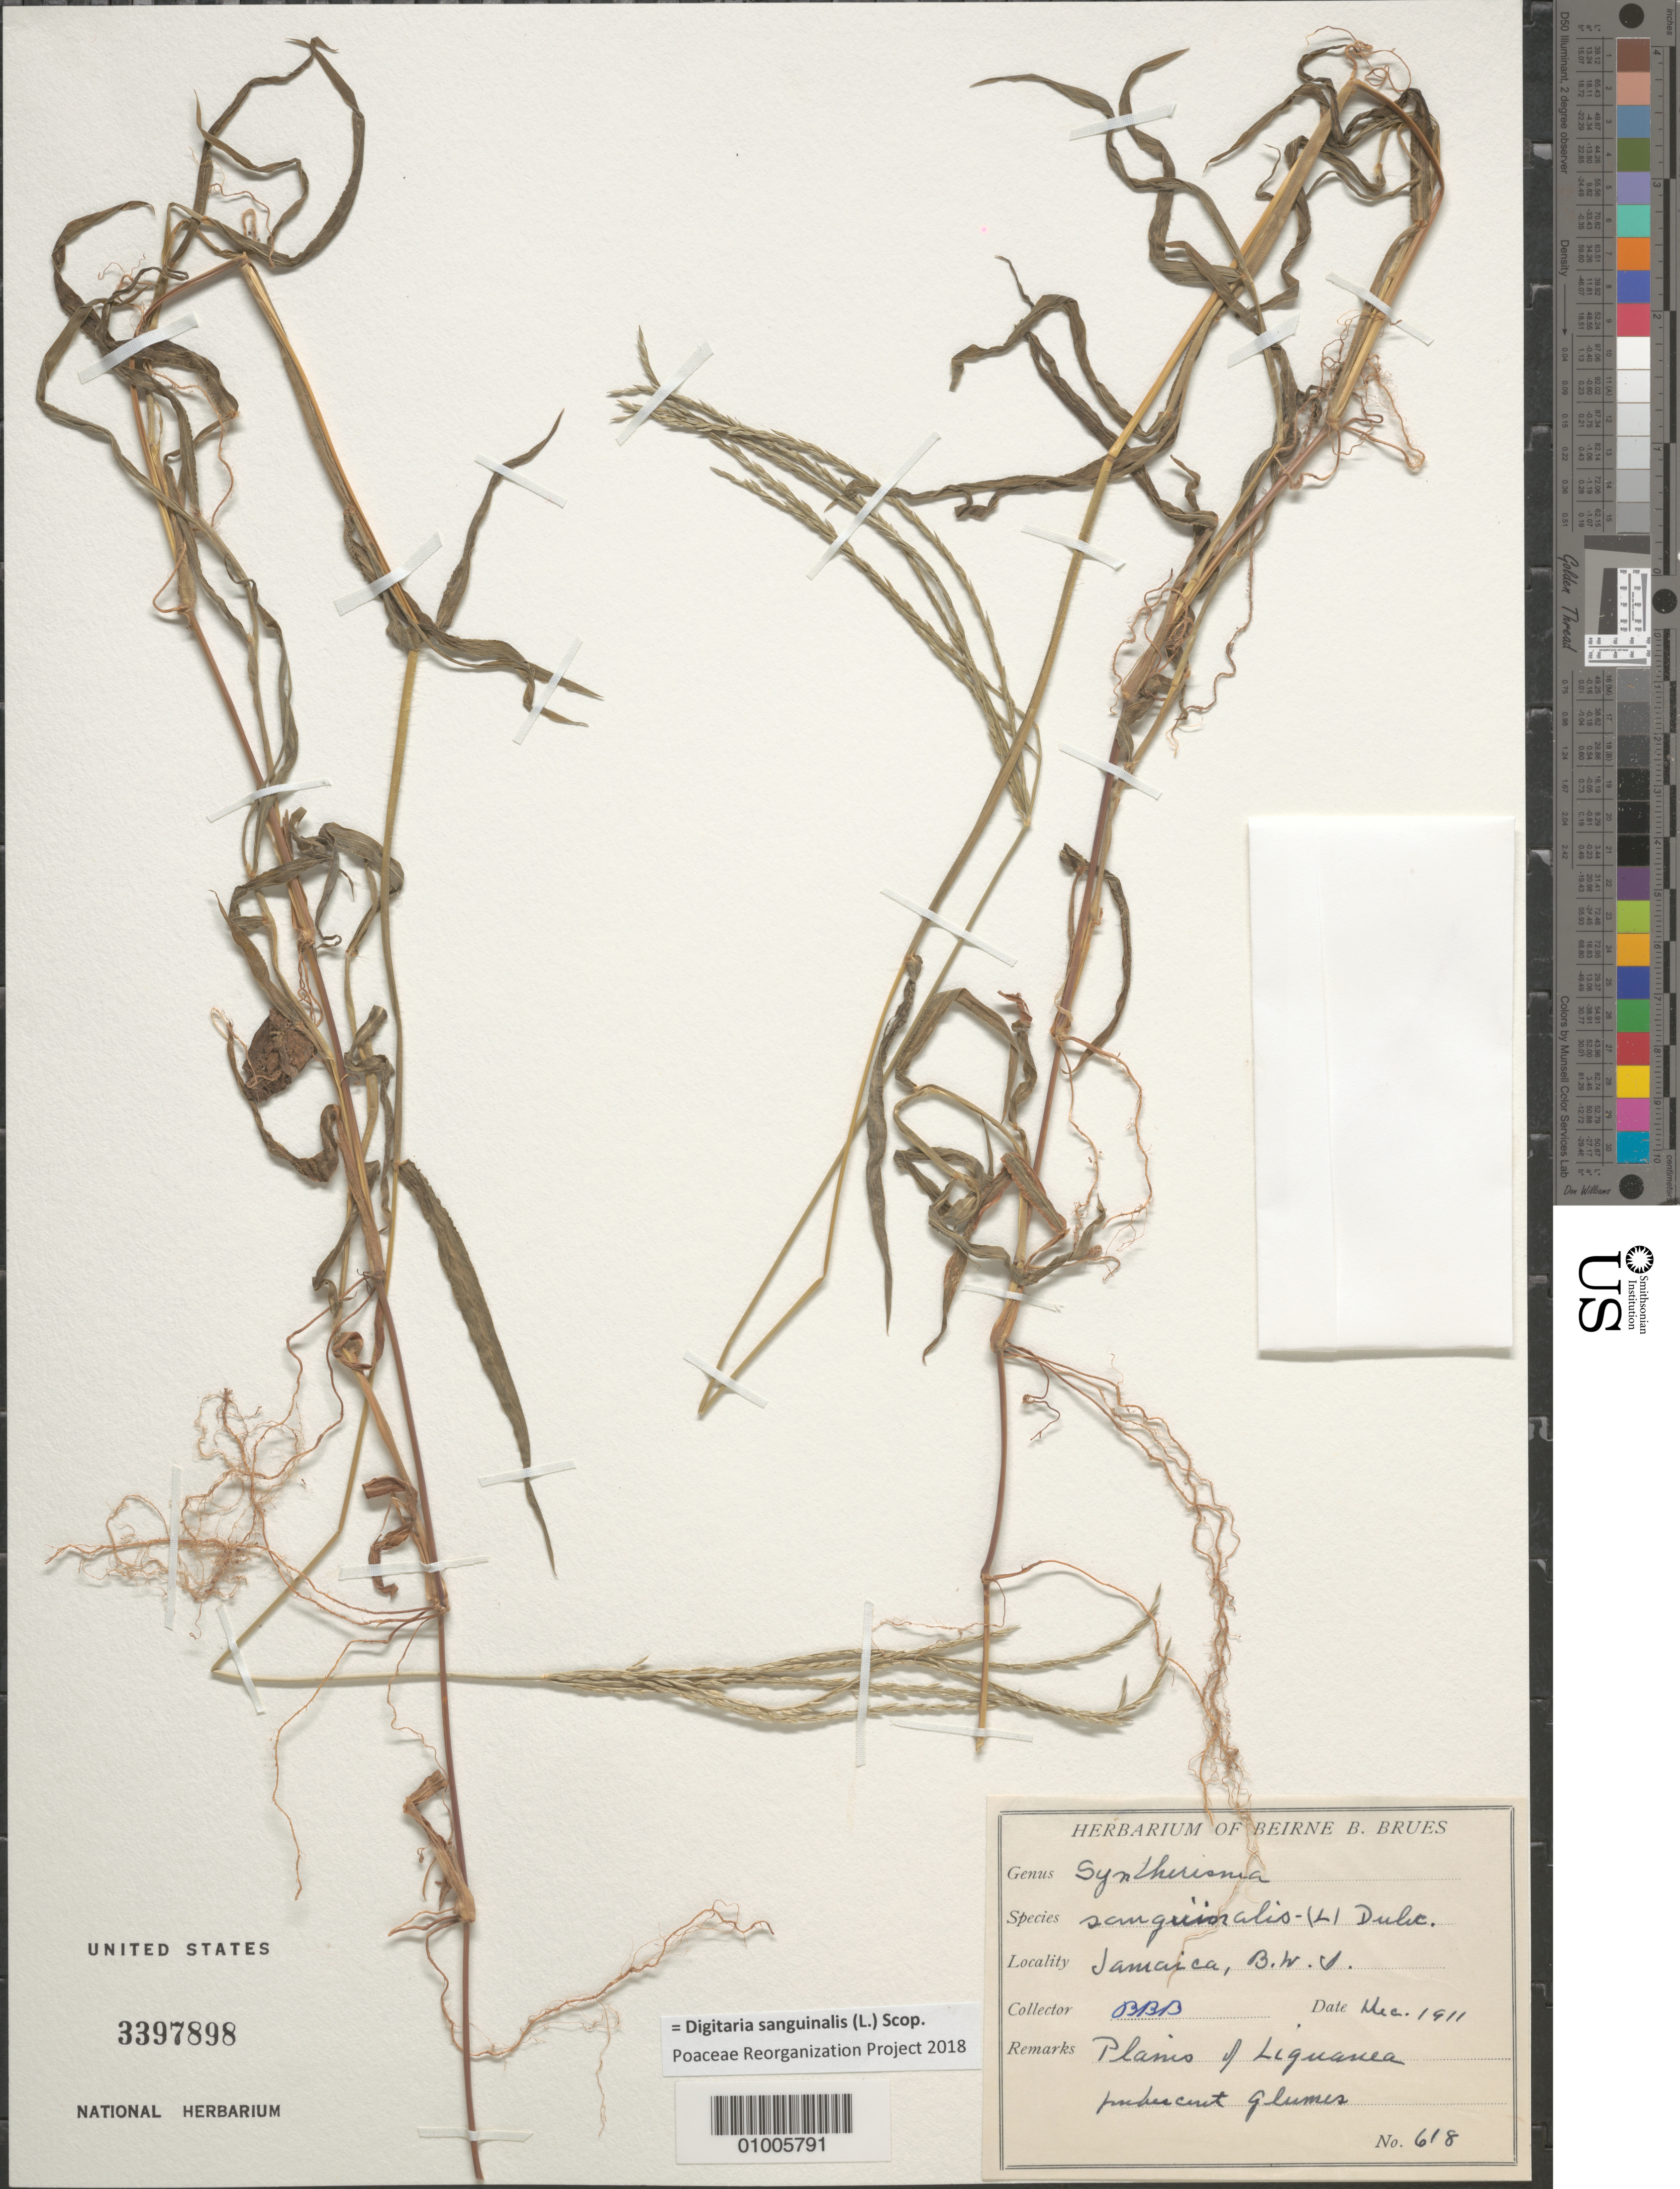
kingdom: Plantae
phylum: Tracheophyta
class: Liliopsida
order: Poales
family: Poaceae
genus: Digitaria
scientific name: Digitaria sanguinalis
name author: (L.) Scop.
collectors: B. Brues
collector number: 618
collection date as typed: Dec 1911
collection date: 1911-12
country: Jamaica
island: Jamaica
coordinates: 0 N, 0 E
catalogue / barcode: US 3397898